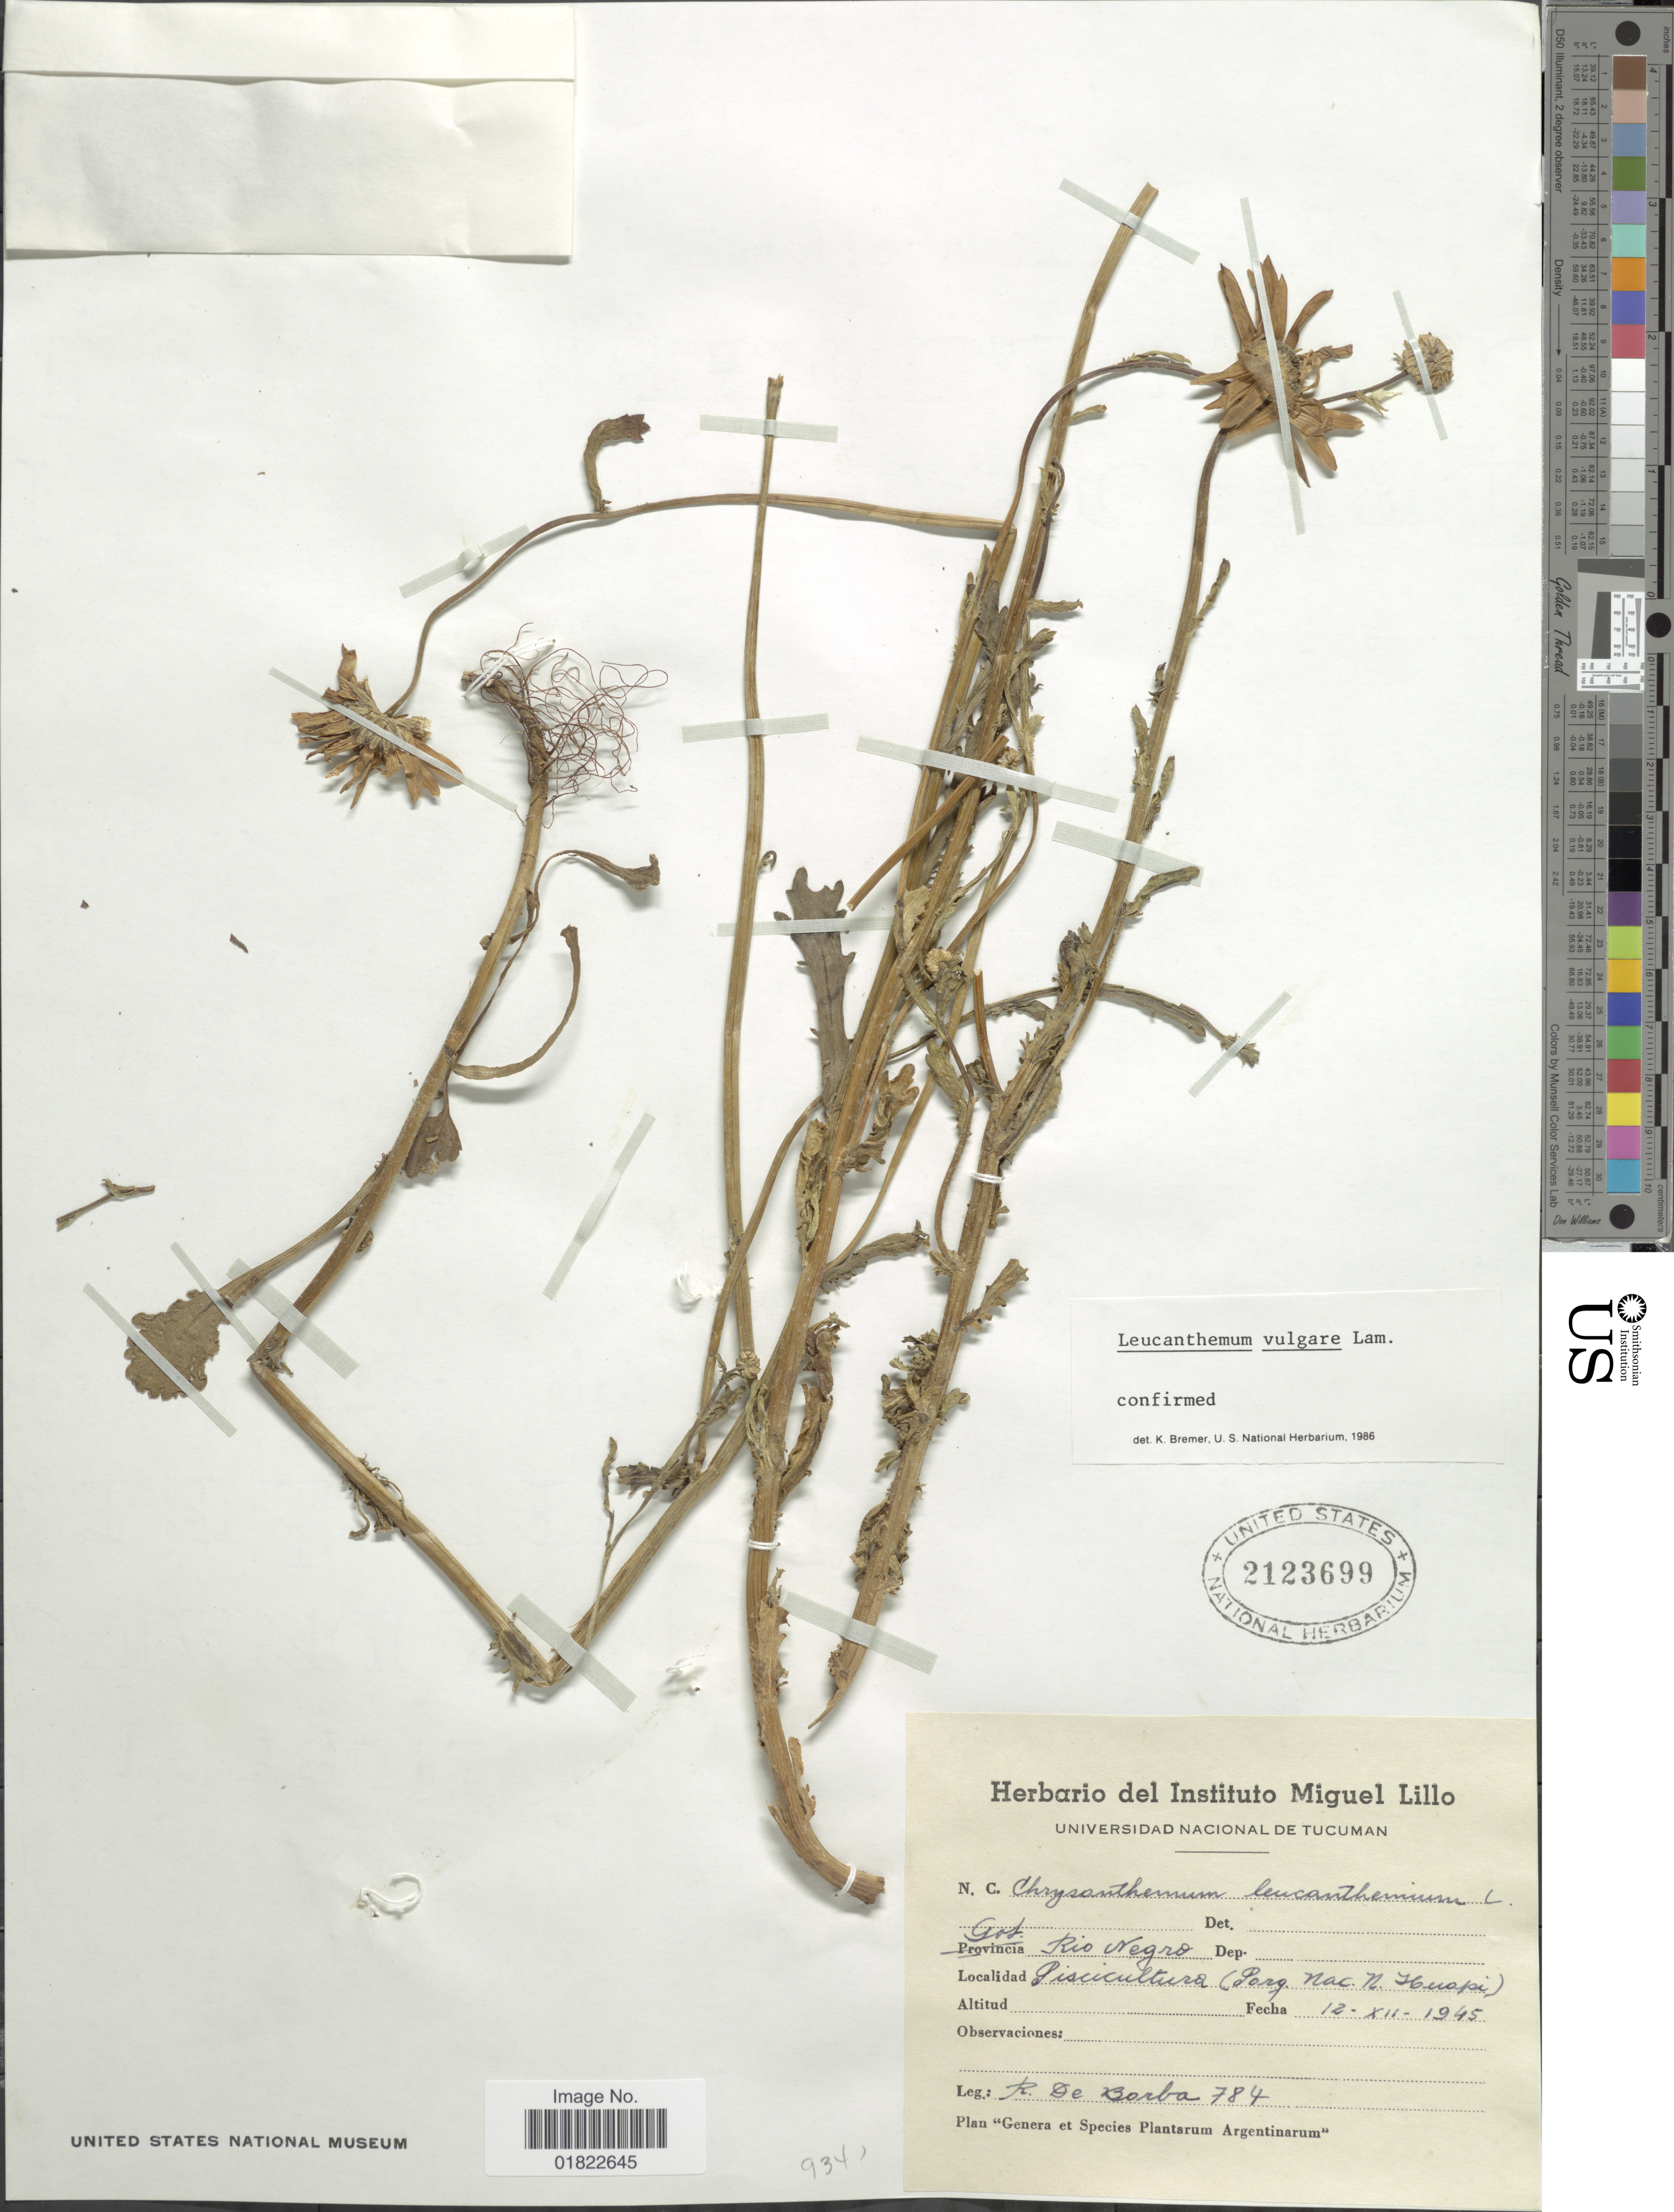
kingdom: Plantae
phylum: Tracheophyta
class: Magnoliopsida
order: Asterales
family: Asteraceae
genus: Leucanthemum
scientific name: Leucanthemum vulgare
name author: Lam.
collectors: R. Borba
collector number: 784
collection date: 1945-12-12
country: Argentina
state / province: Rio Negro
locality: Rio Negro. Piscicultura (Parq. Nac. N. Huapi).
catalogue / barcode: US 2123699